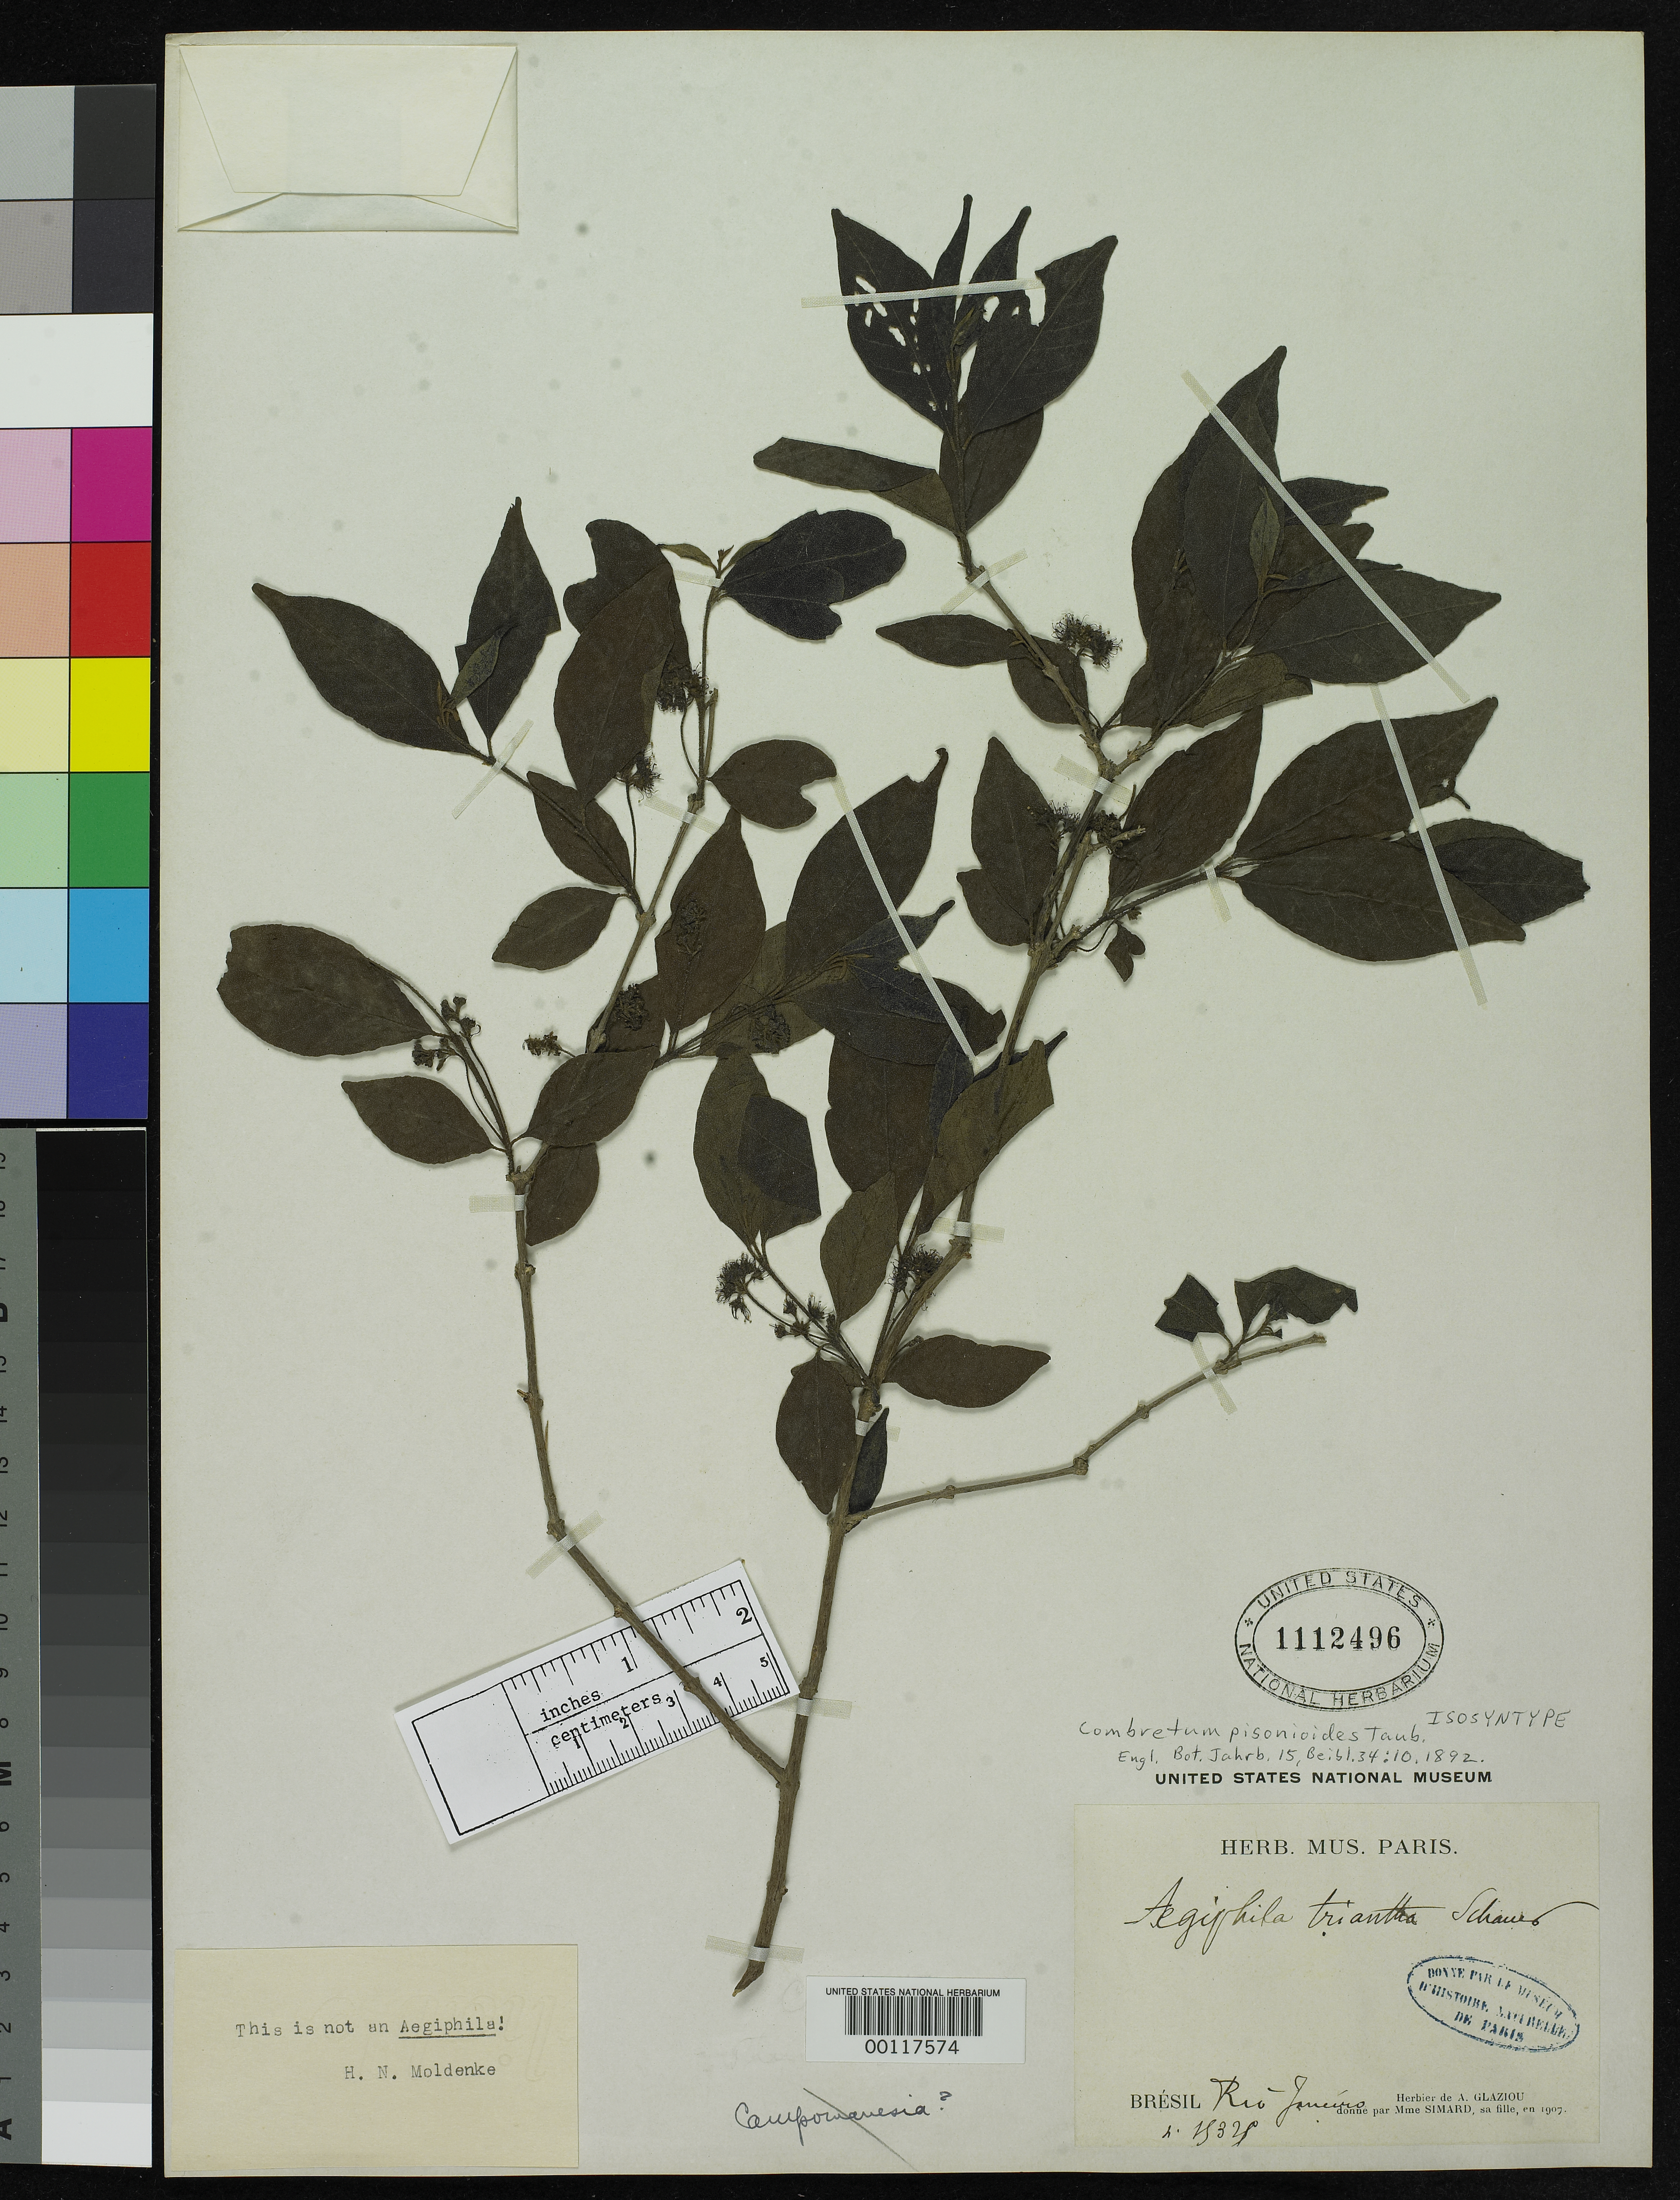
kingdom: Plantae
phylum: Tracheophyta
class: Magnoliopsida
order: Myrtales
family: Combretaceae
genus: Combretum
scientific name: Combretum pisonioides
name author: Taub.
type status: Isosyntype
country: Brazil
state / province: Rio de Janeiro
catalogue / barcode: US 1112496